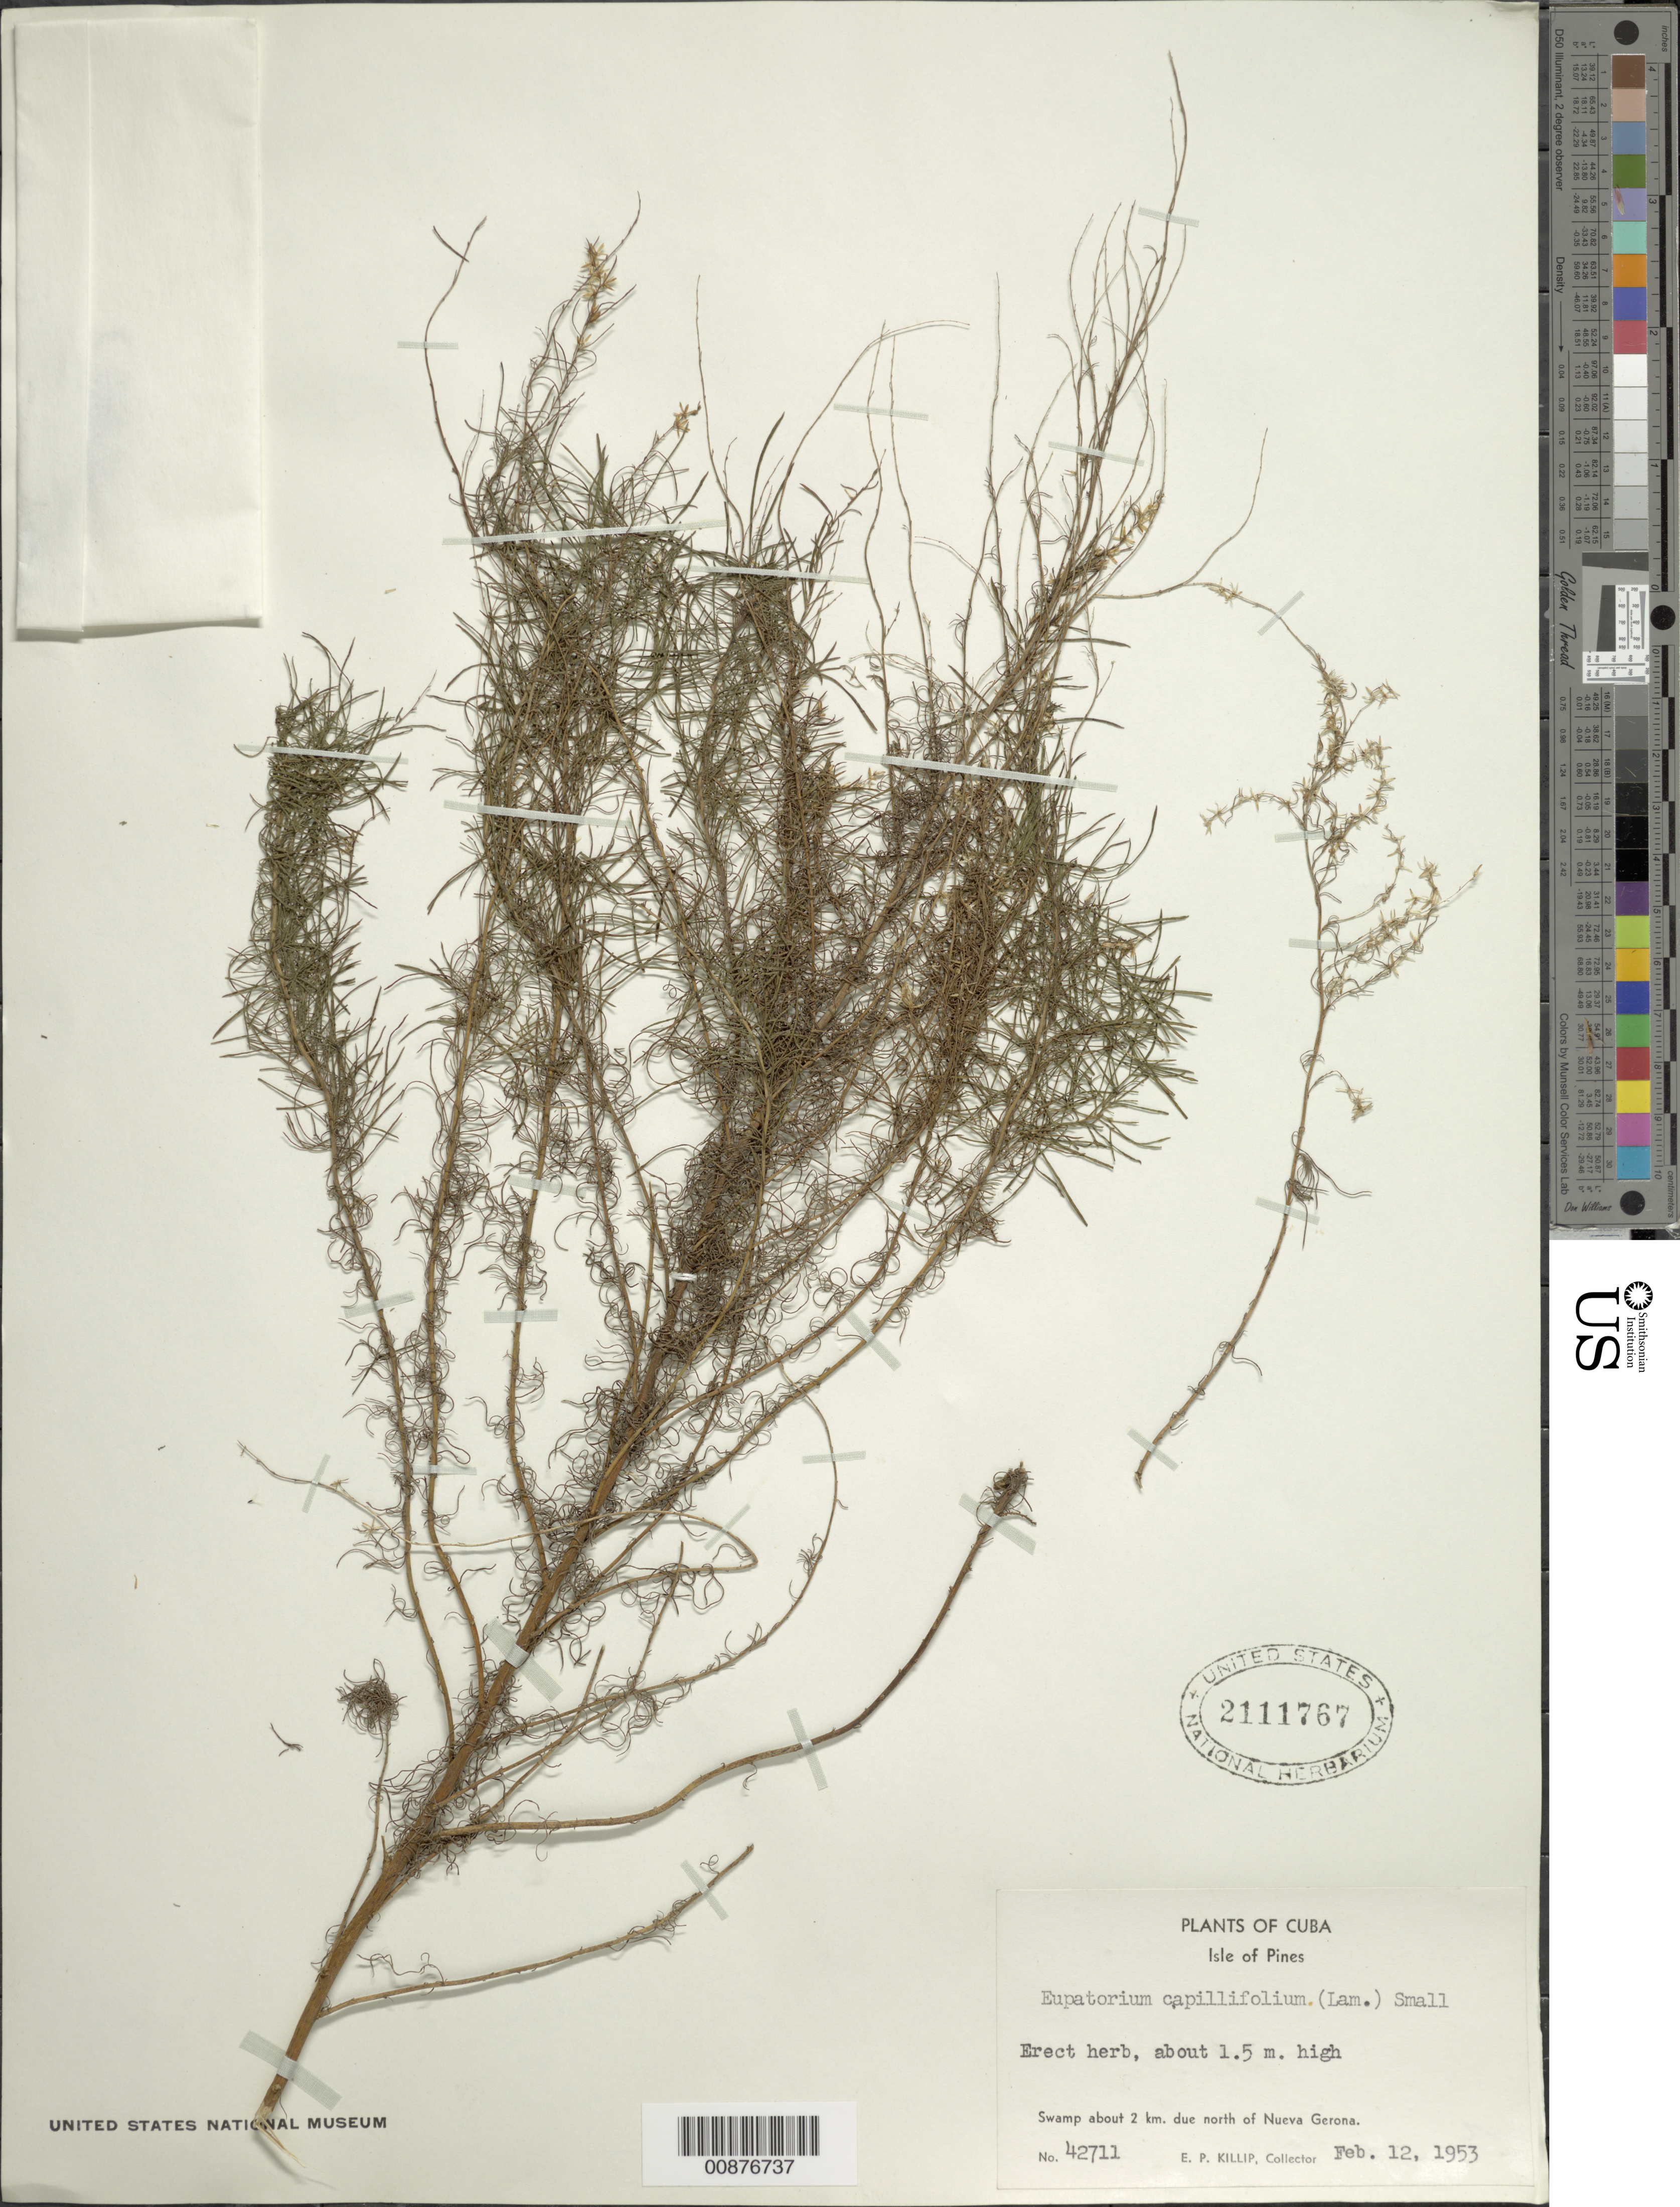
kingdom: Plantae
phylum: Tracheophyta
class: Magnoliopsida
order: Asterales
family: Asteraceae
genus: Eupatorium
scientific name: Eupatorium capillifolium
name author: (Lam.) Small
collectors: E. P. Killip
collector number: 42711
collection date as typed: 12 Feb 1953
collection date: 1953-02-12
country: Cuba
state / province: Isla de La Juventud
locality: About 2 km due north of Nueva Gerona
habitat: Swamp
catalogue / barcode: US 2111767